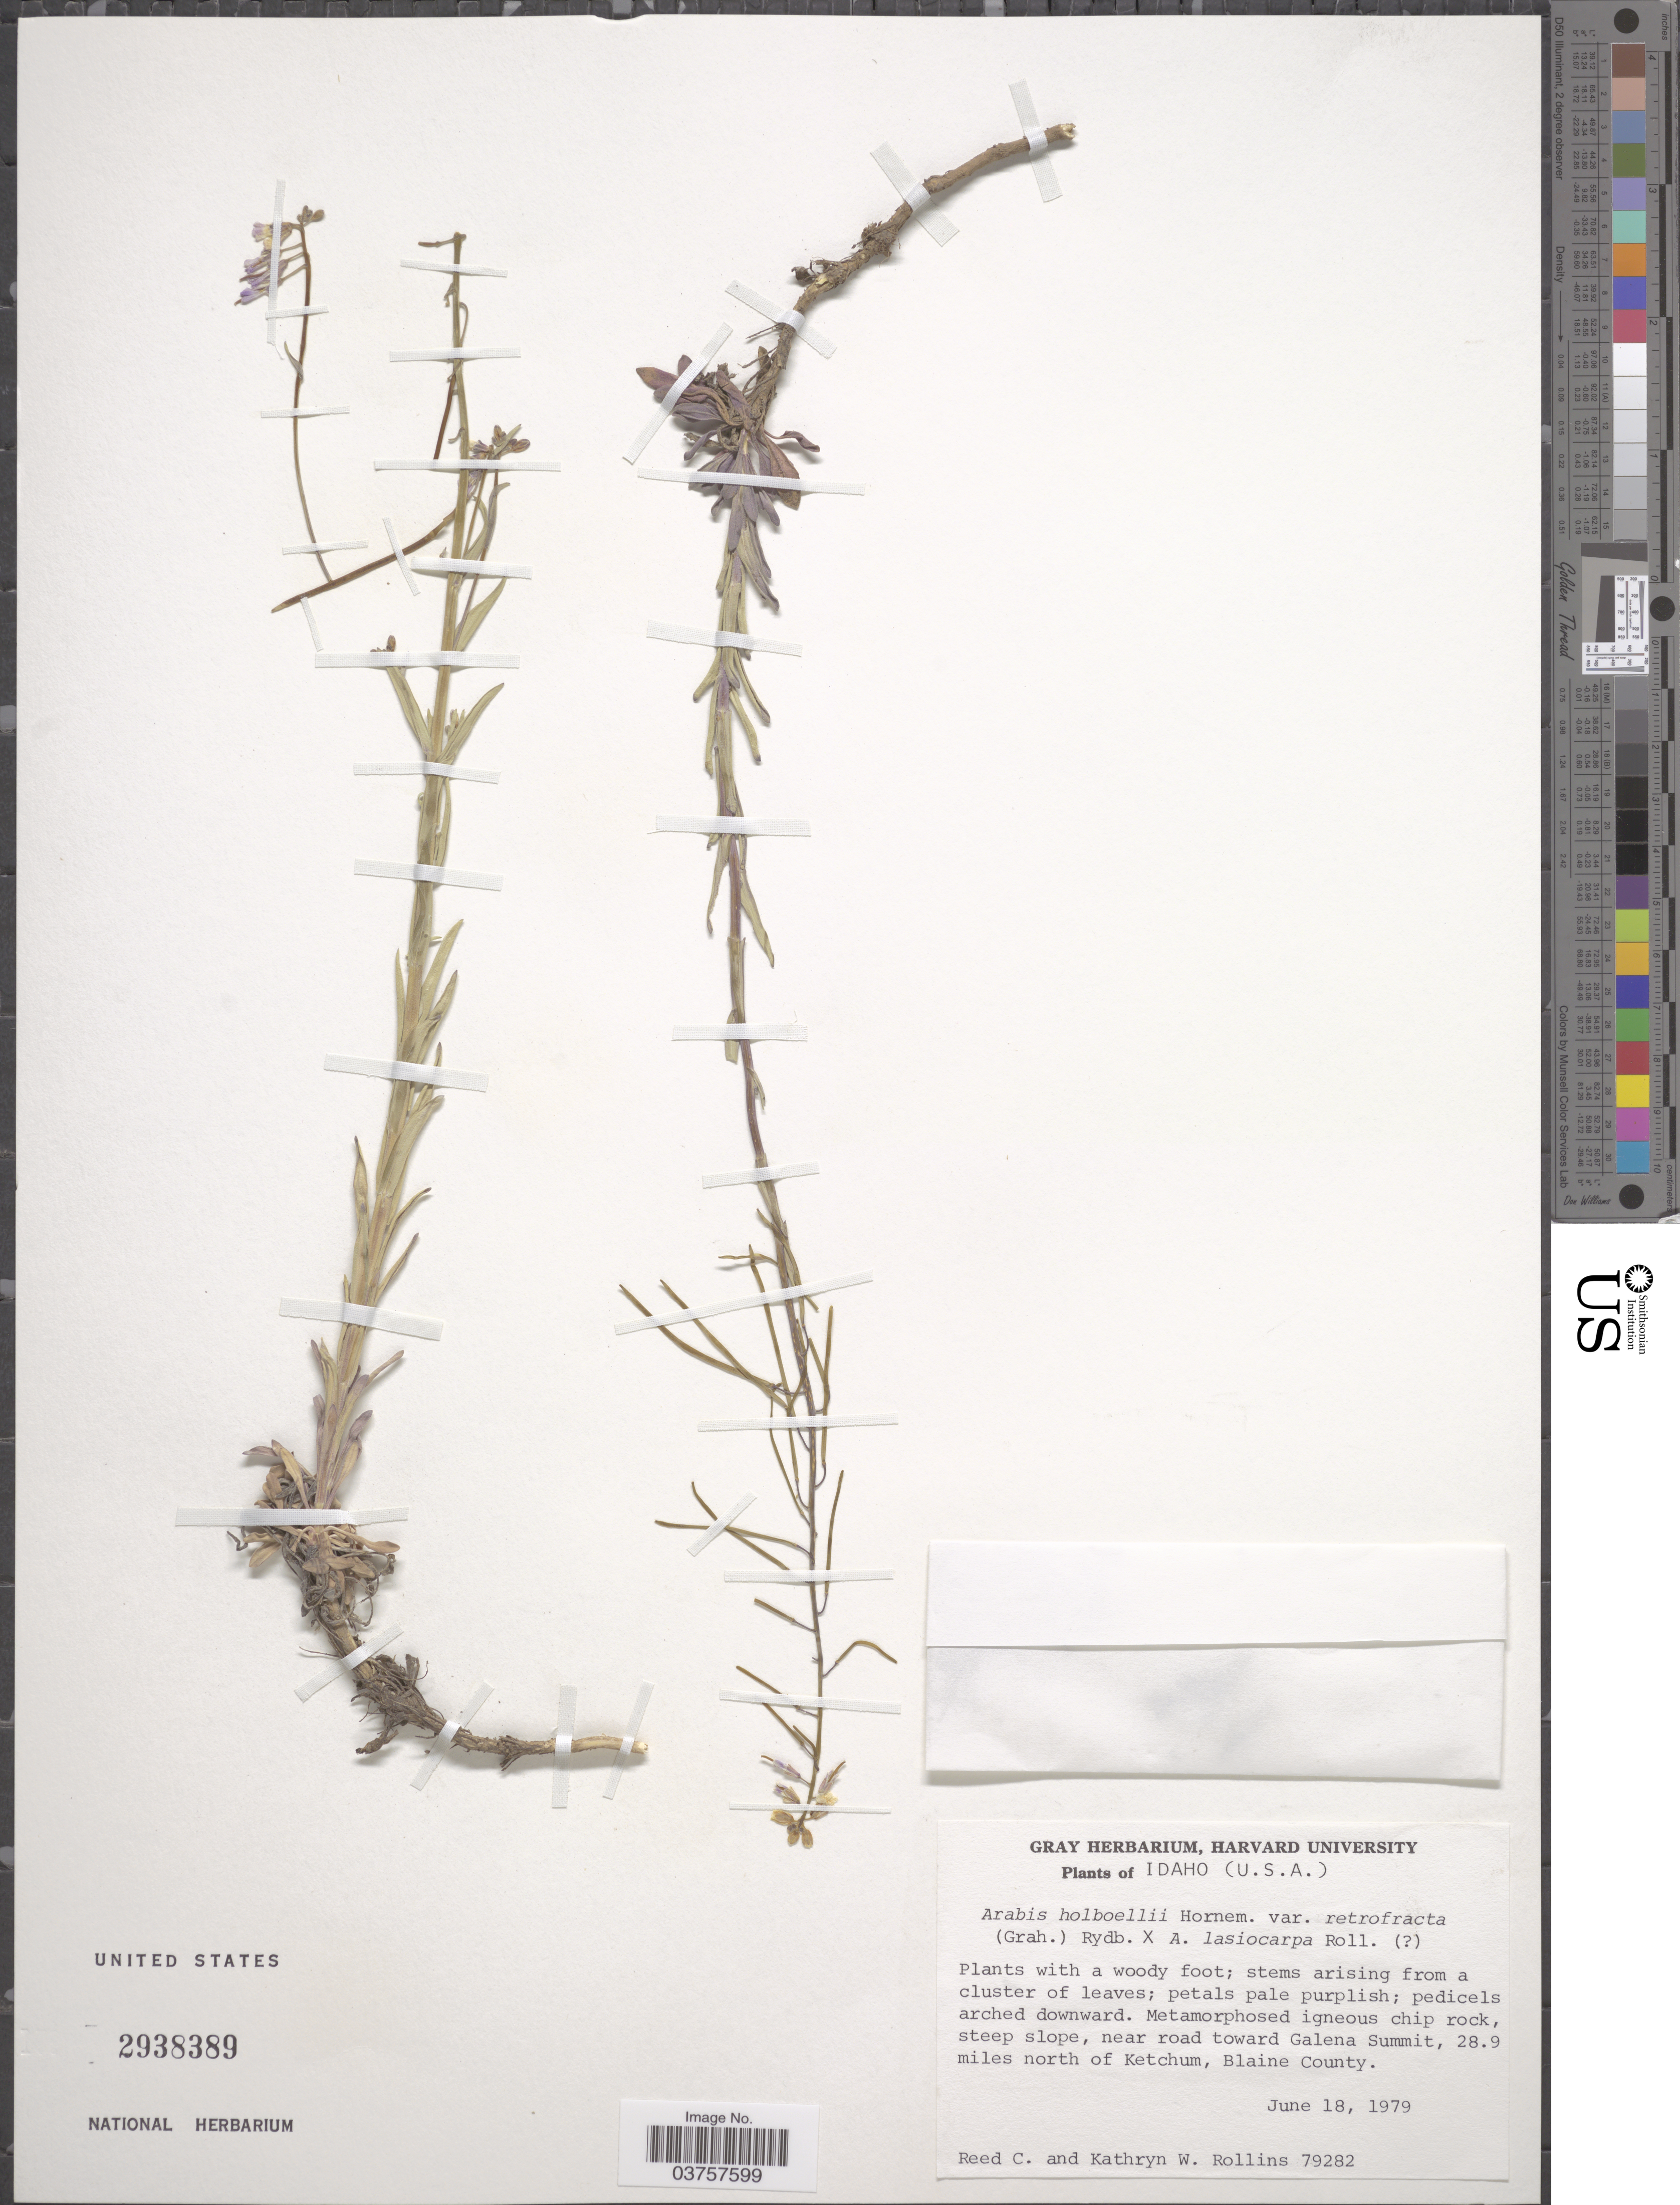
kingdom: Plantae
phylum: Tracheophyta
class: Magnoliopsida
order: Brassicales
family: Brassicaceae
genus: Arabis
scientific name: Arabis holboellii var. retrofracta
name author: Rydb.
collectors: R. C. Rollins & K. W. Rollins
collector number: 79282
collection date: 1979-06-18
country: United States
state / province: Idaho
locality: Steep slope, near road toward Galena Summit, 28.9 miles north of Ketchum, Blaine County.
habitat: metamorphosed igneous chip rock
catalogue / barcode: US 2938389